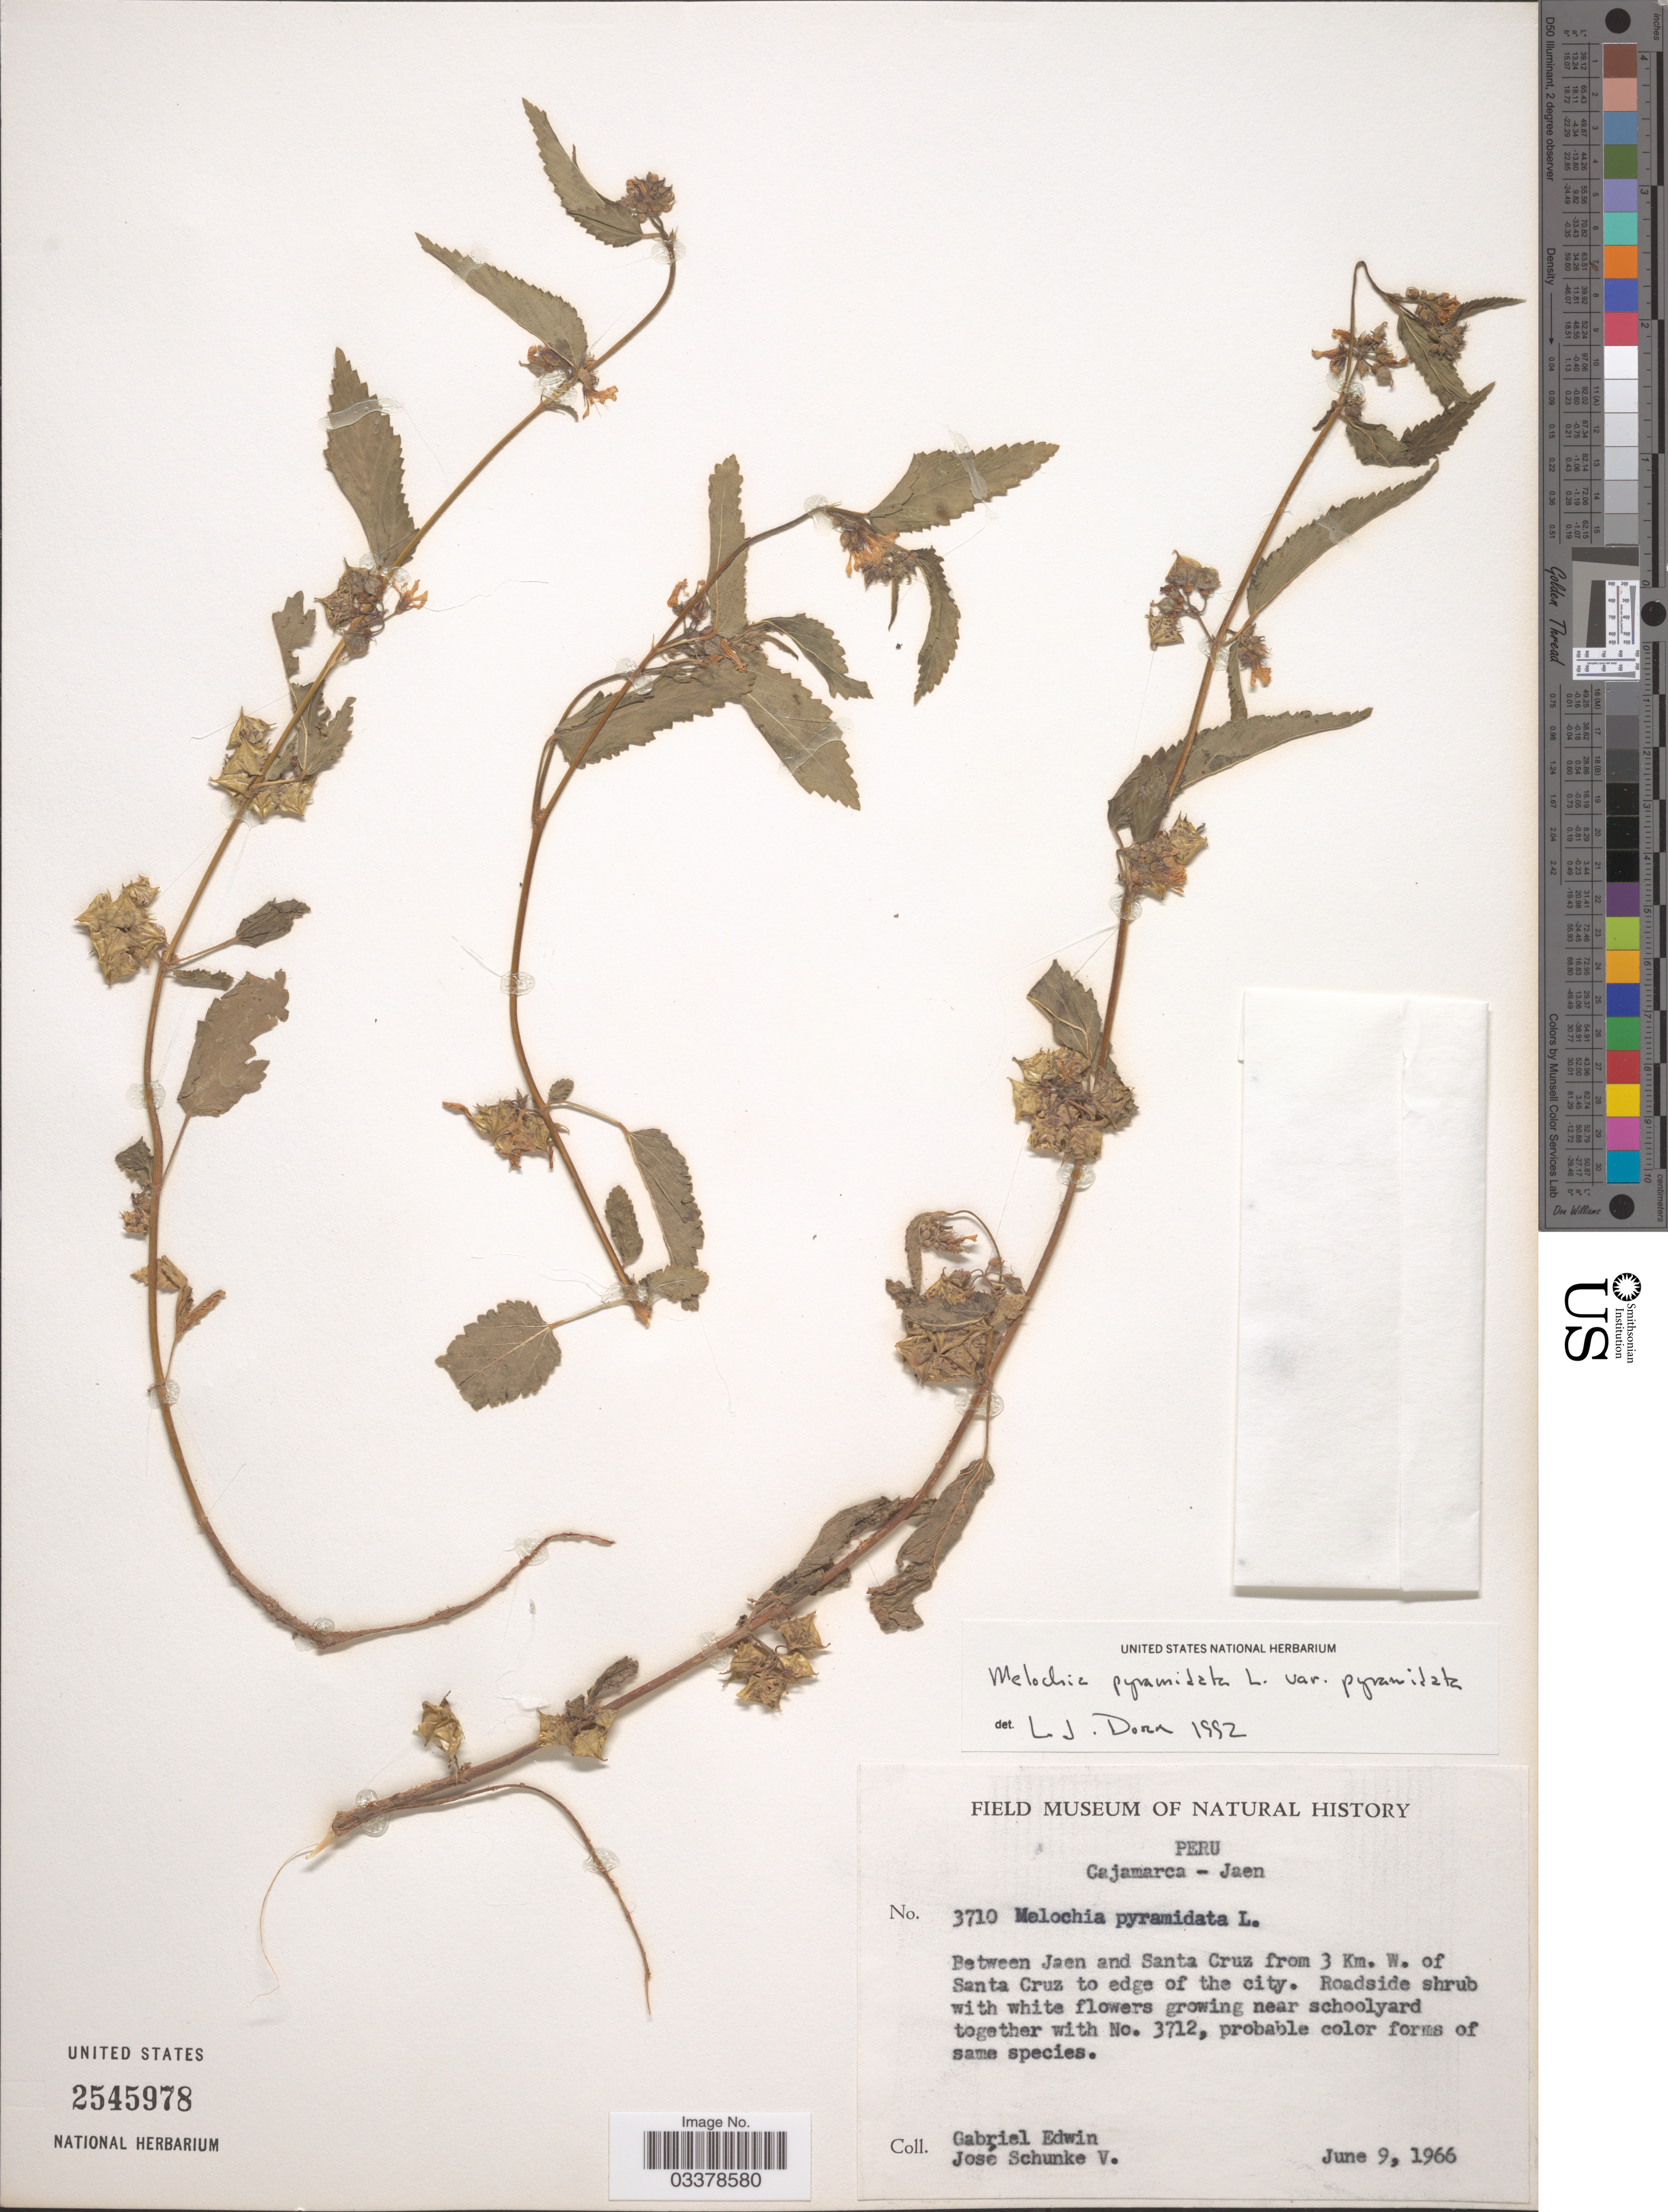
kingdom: Plantae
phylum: Tracheophyta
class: Magnoliopsida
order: Malvales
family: Malvaceae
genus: Melochia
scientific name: Melochia pyramidata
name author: L.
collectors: G. Edwin & J. Schunke Vigo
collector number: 3710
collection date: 1966-06-09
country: Peru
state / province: Cajamarca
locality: Jaen. Between Jaen and Santa Cruz from 3 Km. W. of Santa Cruz to edge of the city.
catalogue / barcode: US 2545978